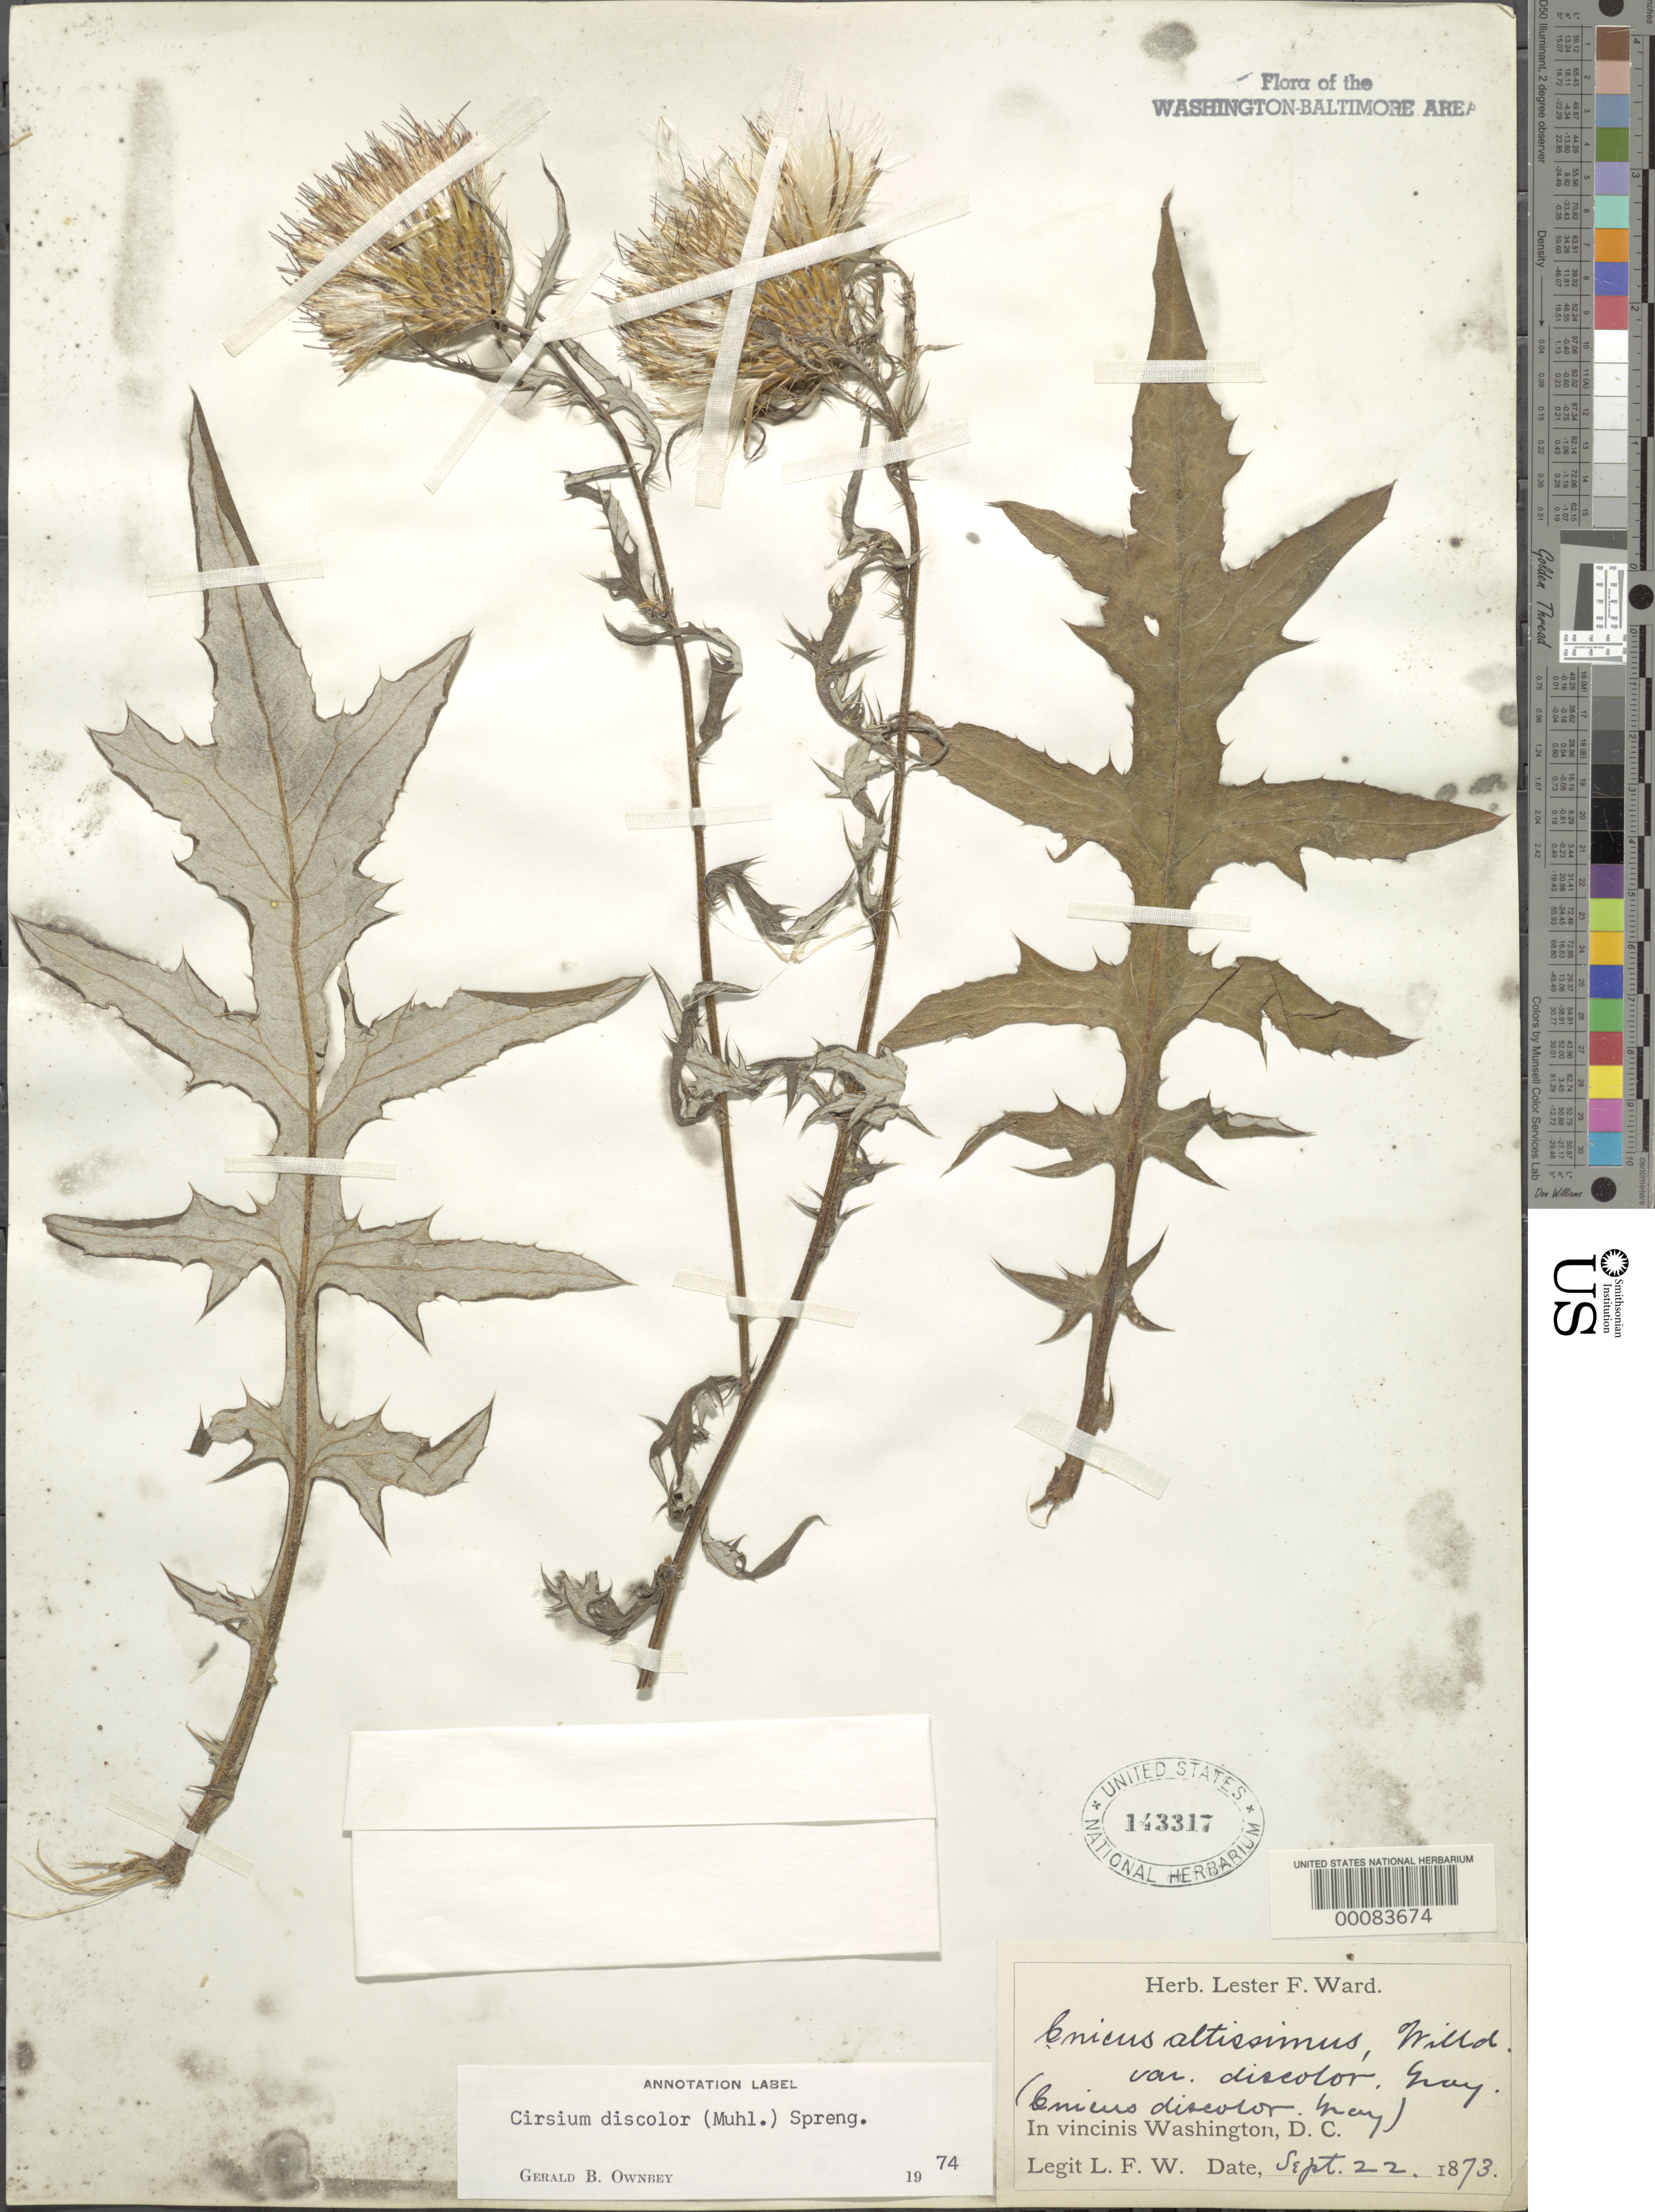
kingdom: Plantae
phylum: Tracheophyta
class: Magnoliopsida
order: Asterales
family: Asteraceae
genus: Cirsium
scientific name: Cirsium discolor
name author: (Muhl. ex Willd.) Spreng.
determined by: Ownbey, G. B.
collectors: L. F. Ward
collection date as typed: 22 Sep 1873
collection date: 1873-09-22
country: United States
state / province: District of Columbia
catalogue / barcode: US 143317